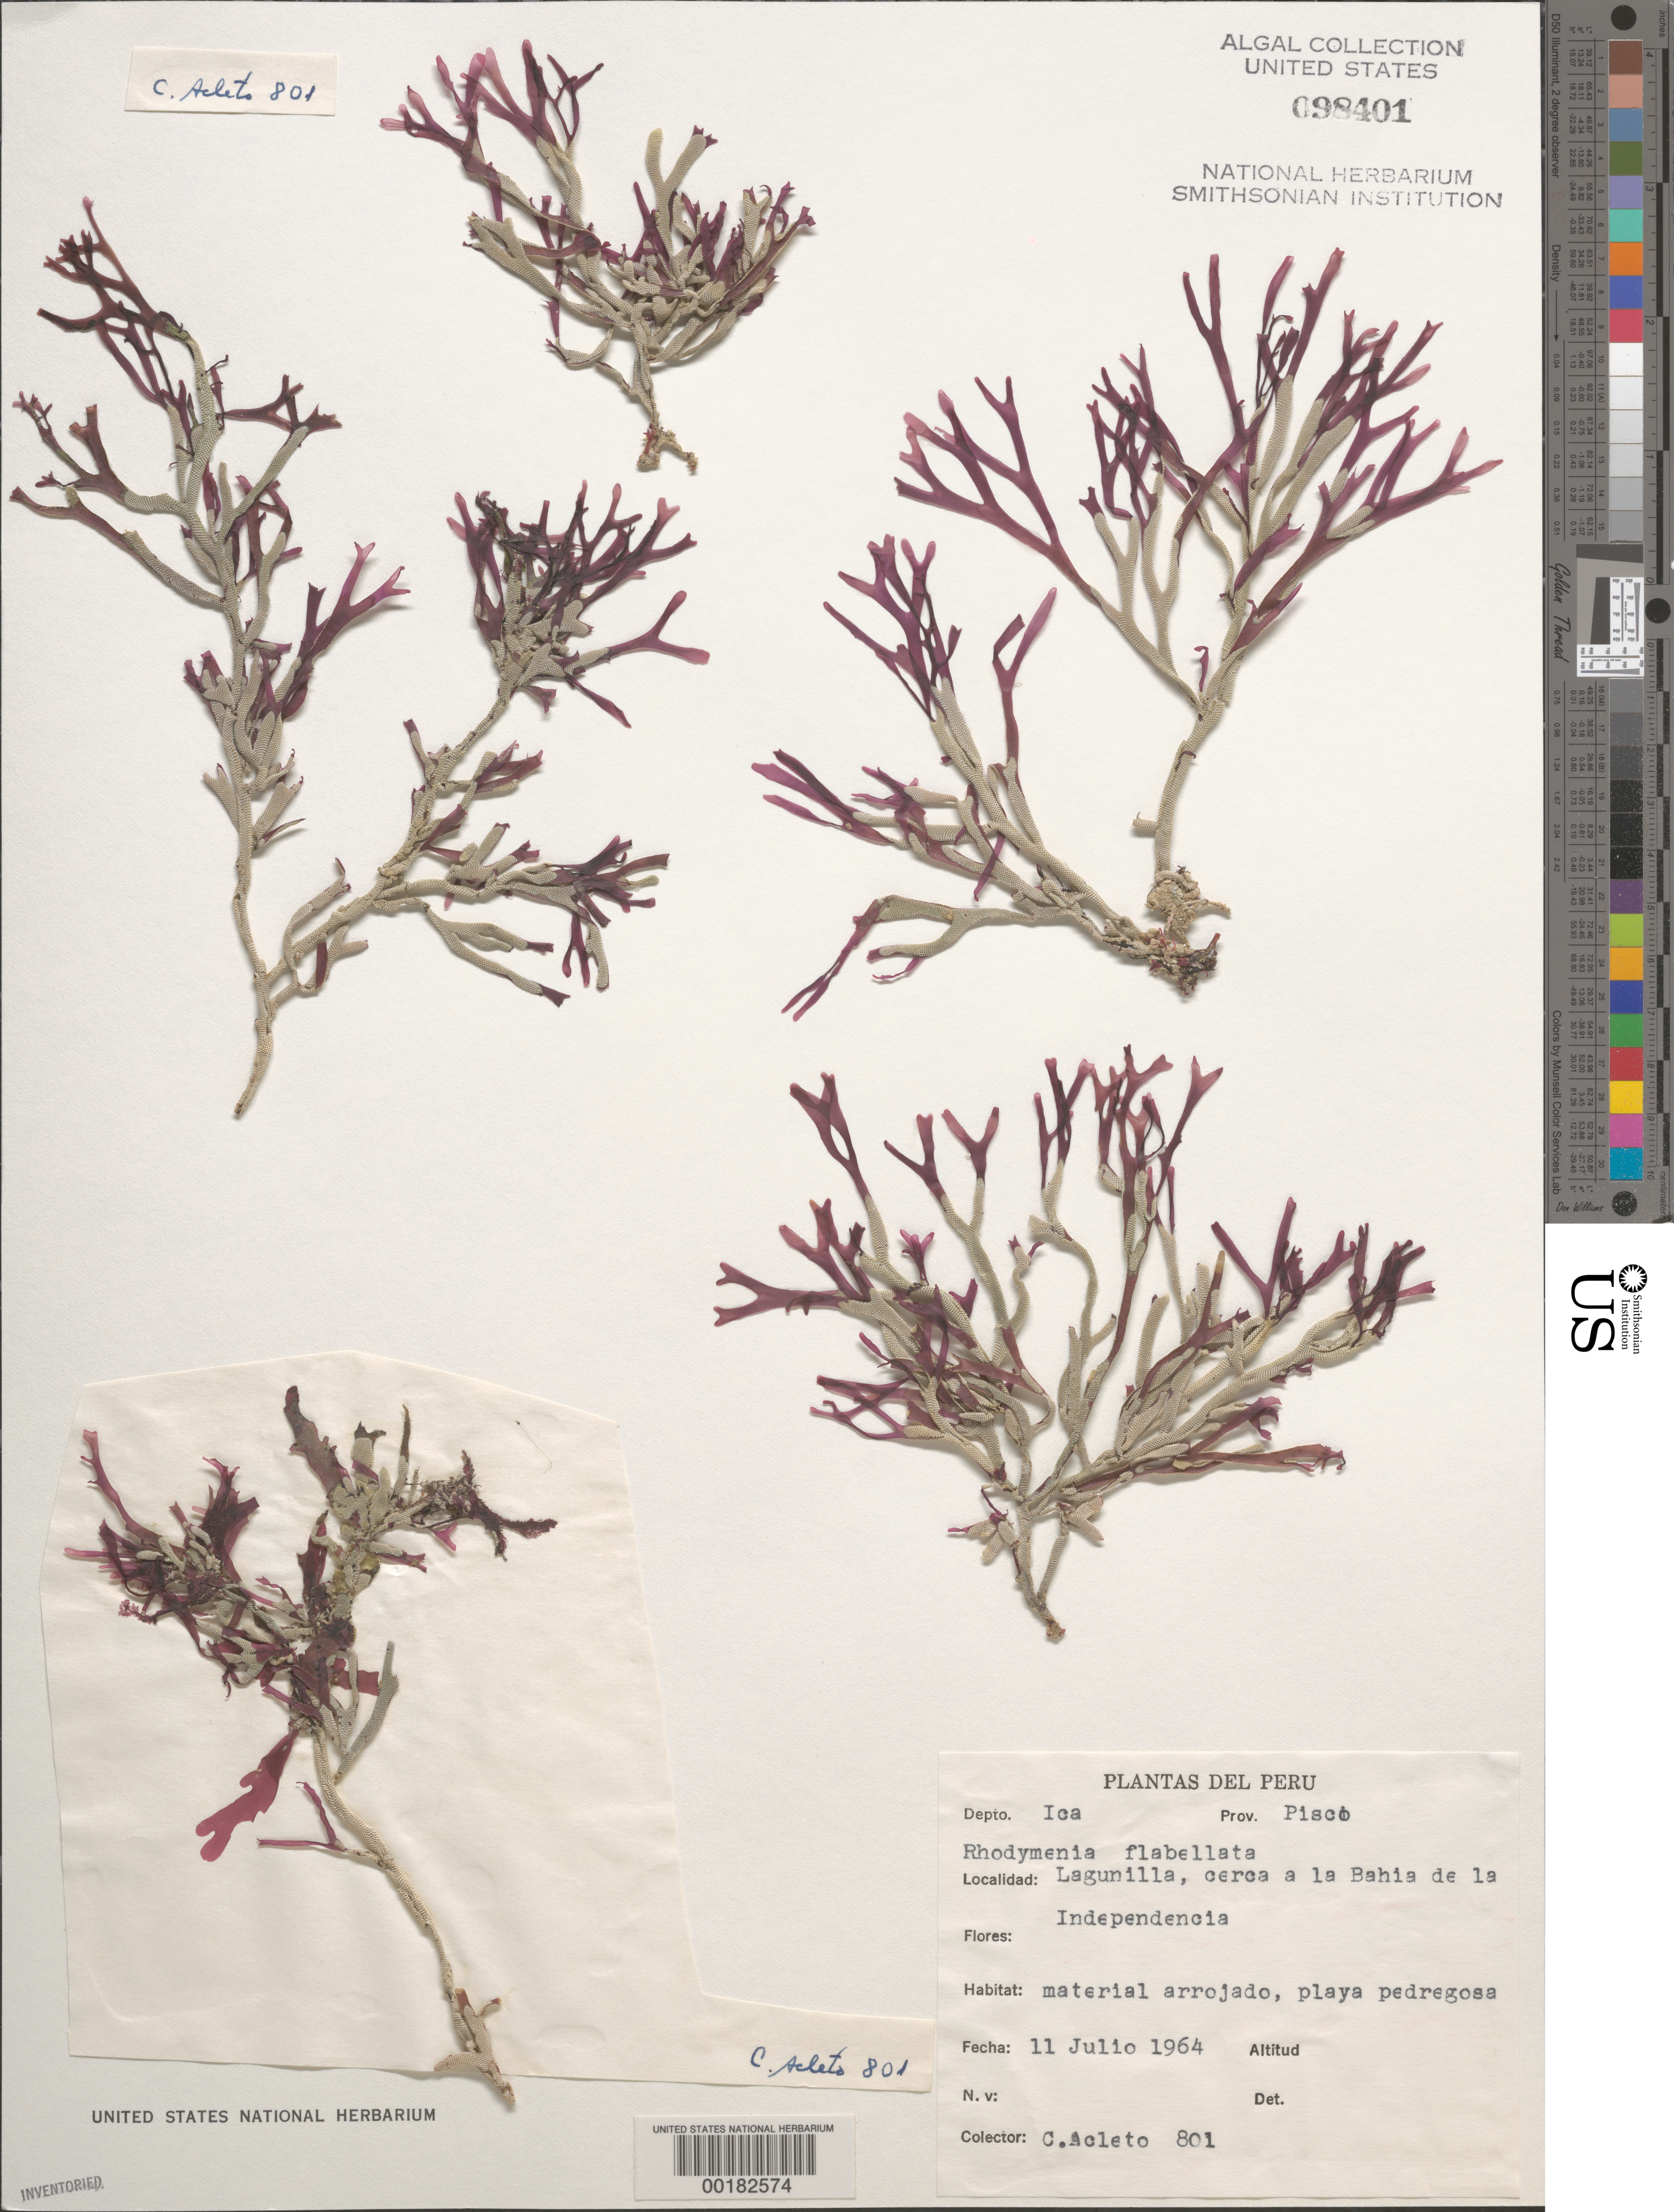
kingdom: Plantae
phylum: Rhodophyta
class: Florideophyceae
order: Rhodymeniales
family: Rhodymeniaceae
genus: Rhodymenia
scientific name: Rhodymenia flabellata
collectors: C. Acleto O.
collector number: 801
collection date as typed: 11 Jul 1964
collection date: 1964-07-11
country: Peru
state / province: Ica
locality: Lagunilla, near Bahia de la Independencia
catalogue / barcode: US 98401